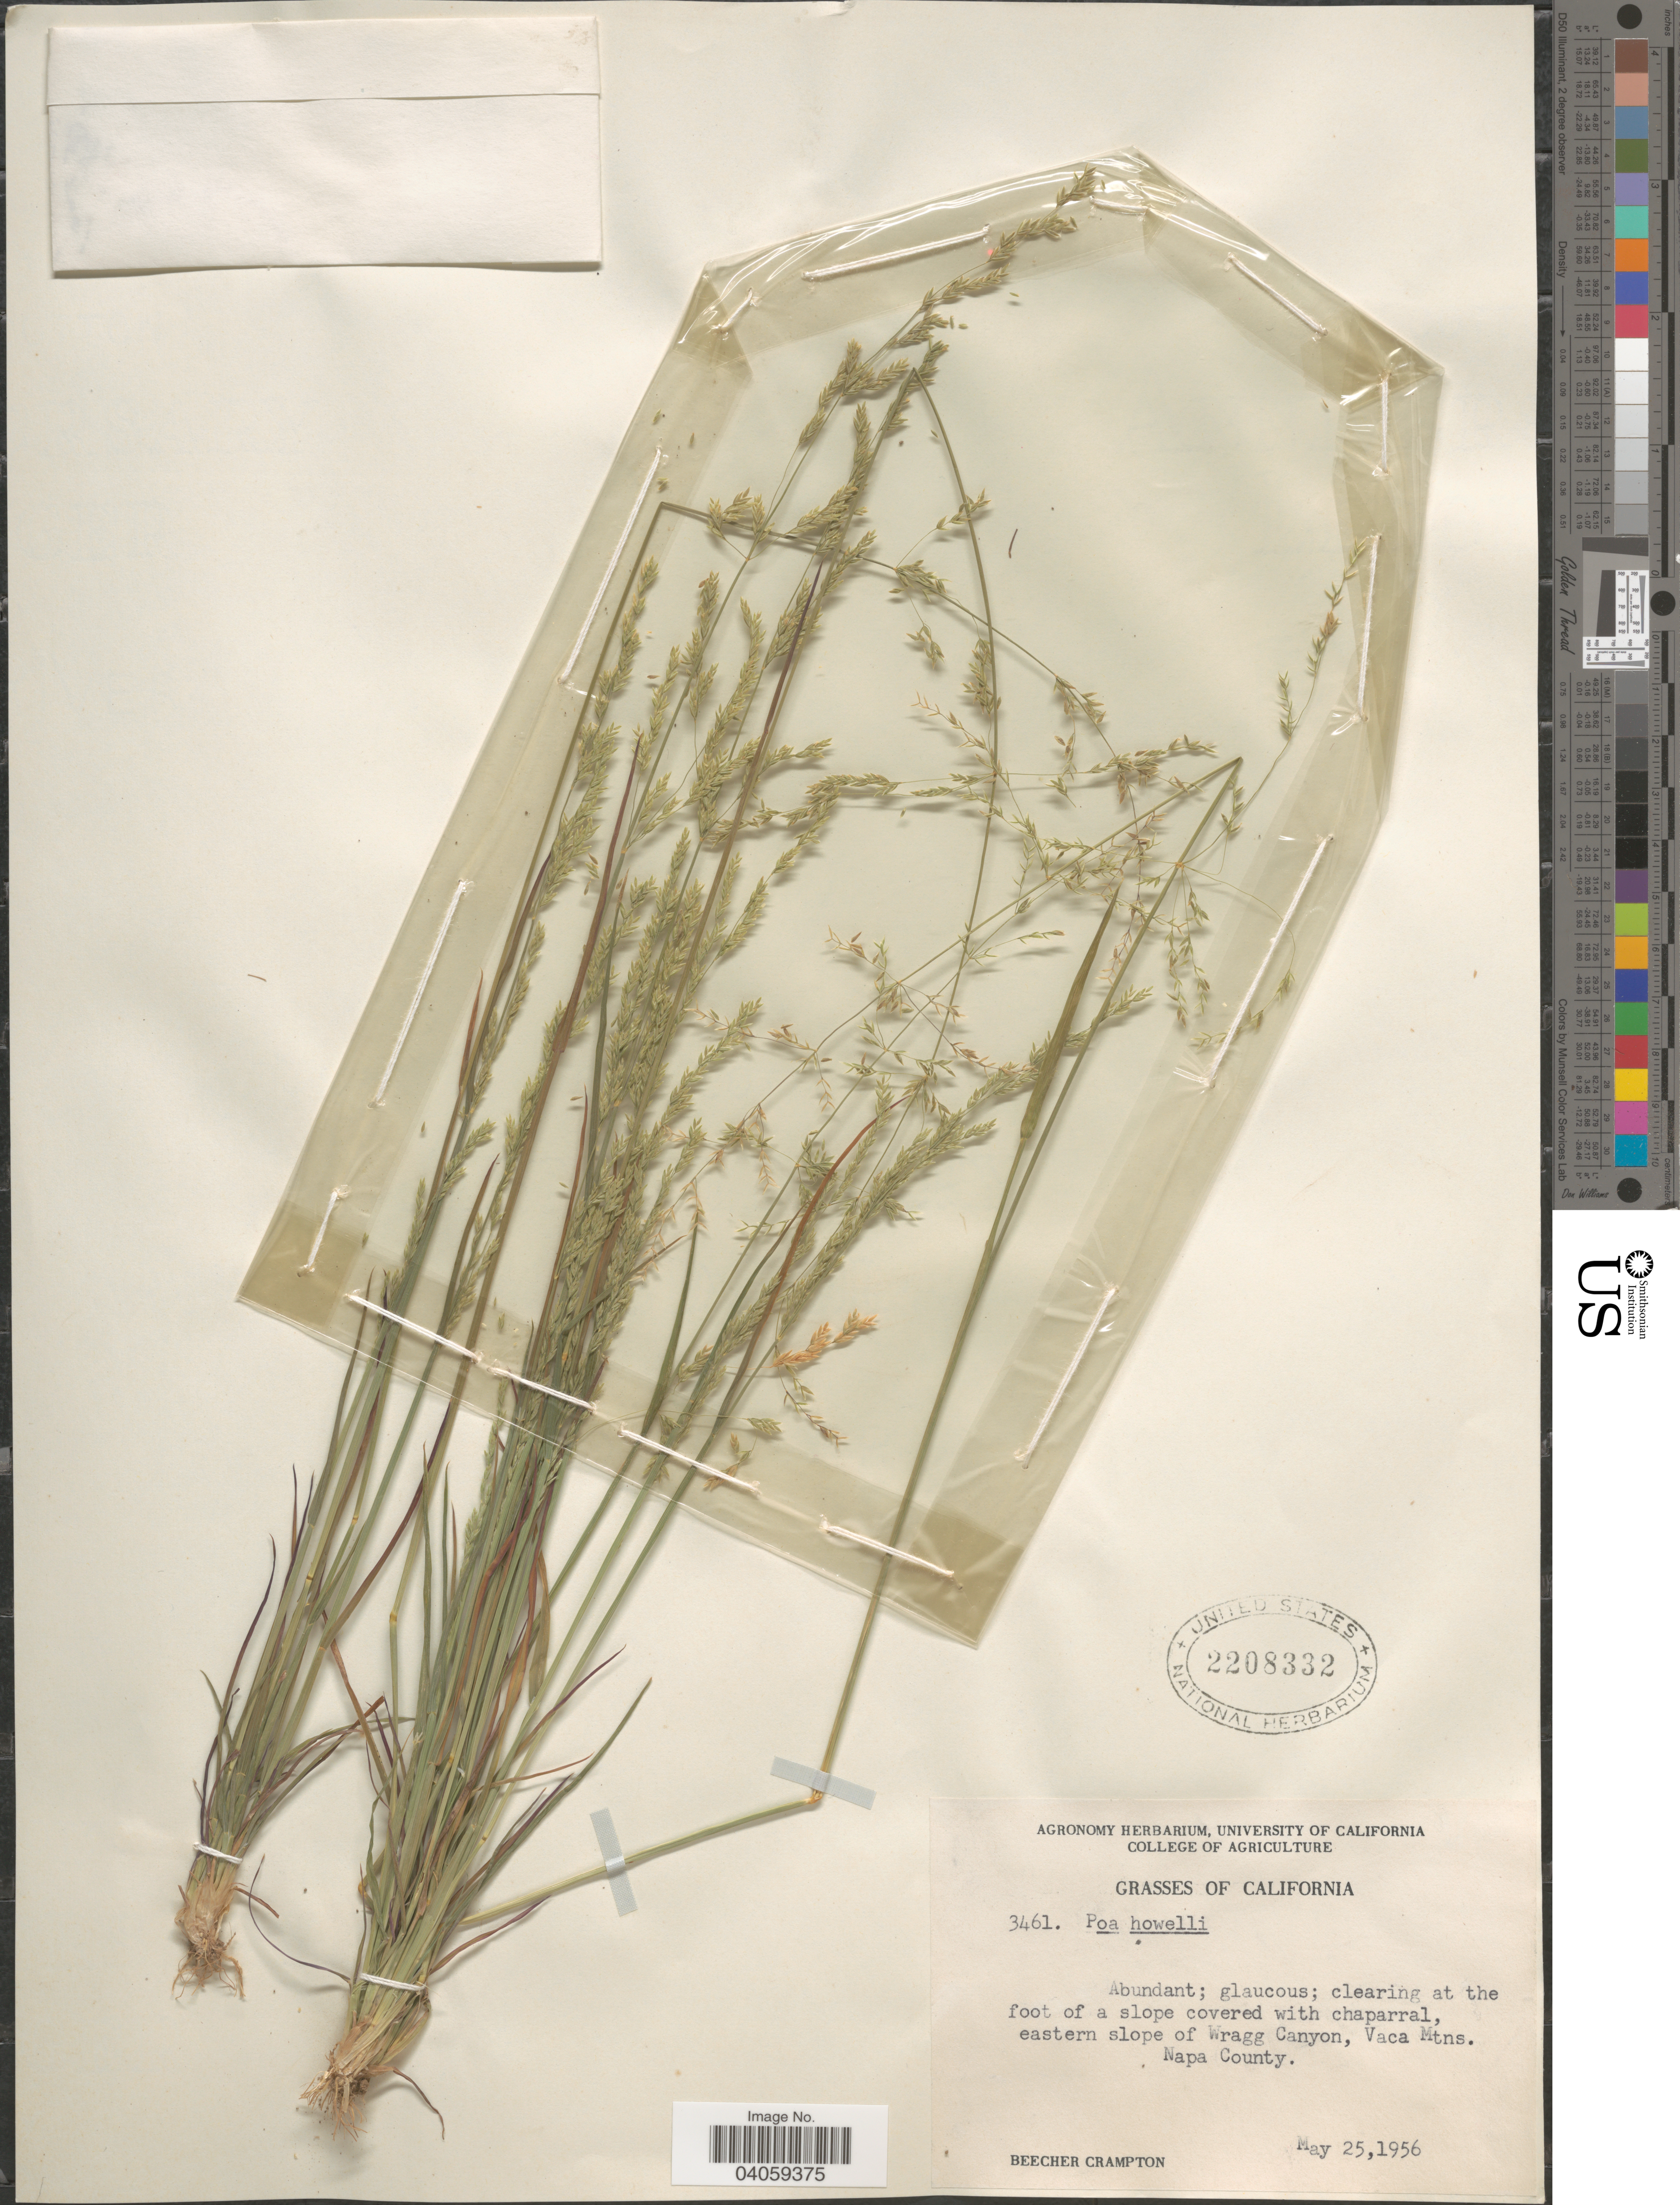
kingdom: Plantae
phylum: Tracheophyta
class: Liliopsida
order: Poales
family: Poaceae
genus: Poa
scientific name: Poa howellii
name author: Vasey & Scribn.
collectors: B. Crampton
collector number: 3461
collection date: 1956-05-25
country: United States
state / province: California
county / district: Napa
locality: Clearing at the foot of a slope covered with chaparral, eastern slope of Wragg Canyon, Vaca Mtns. Napa County.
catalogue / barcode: US 2208332